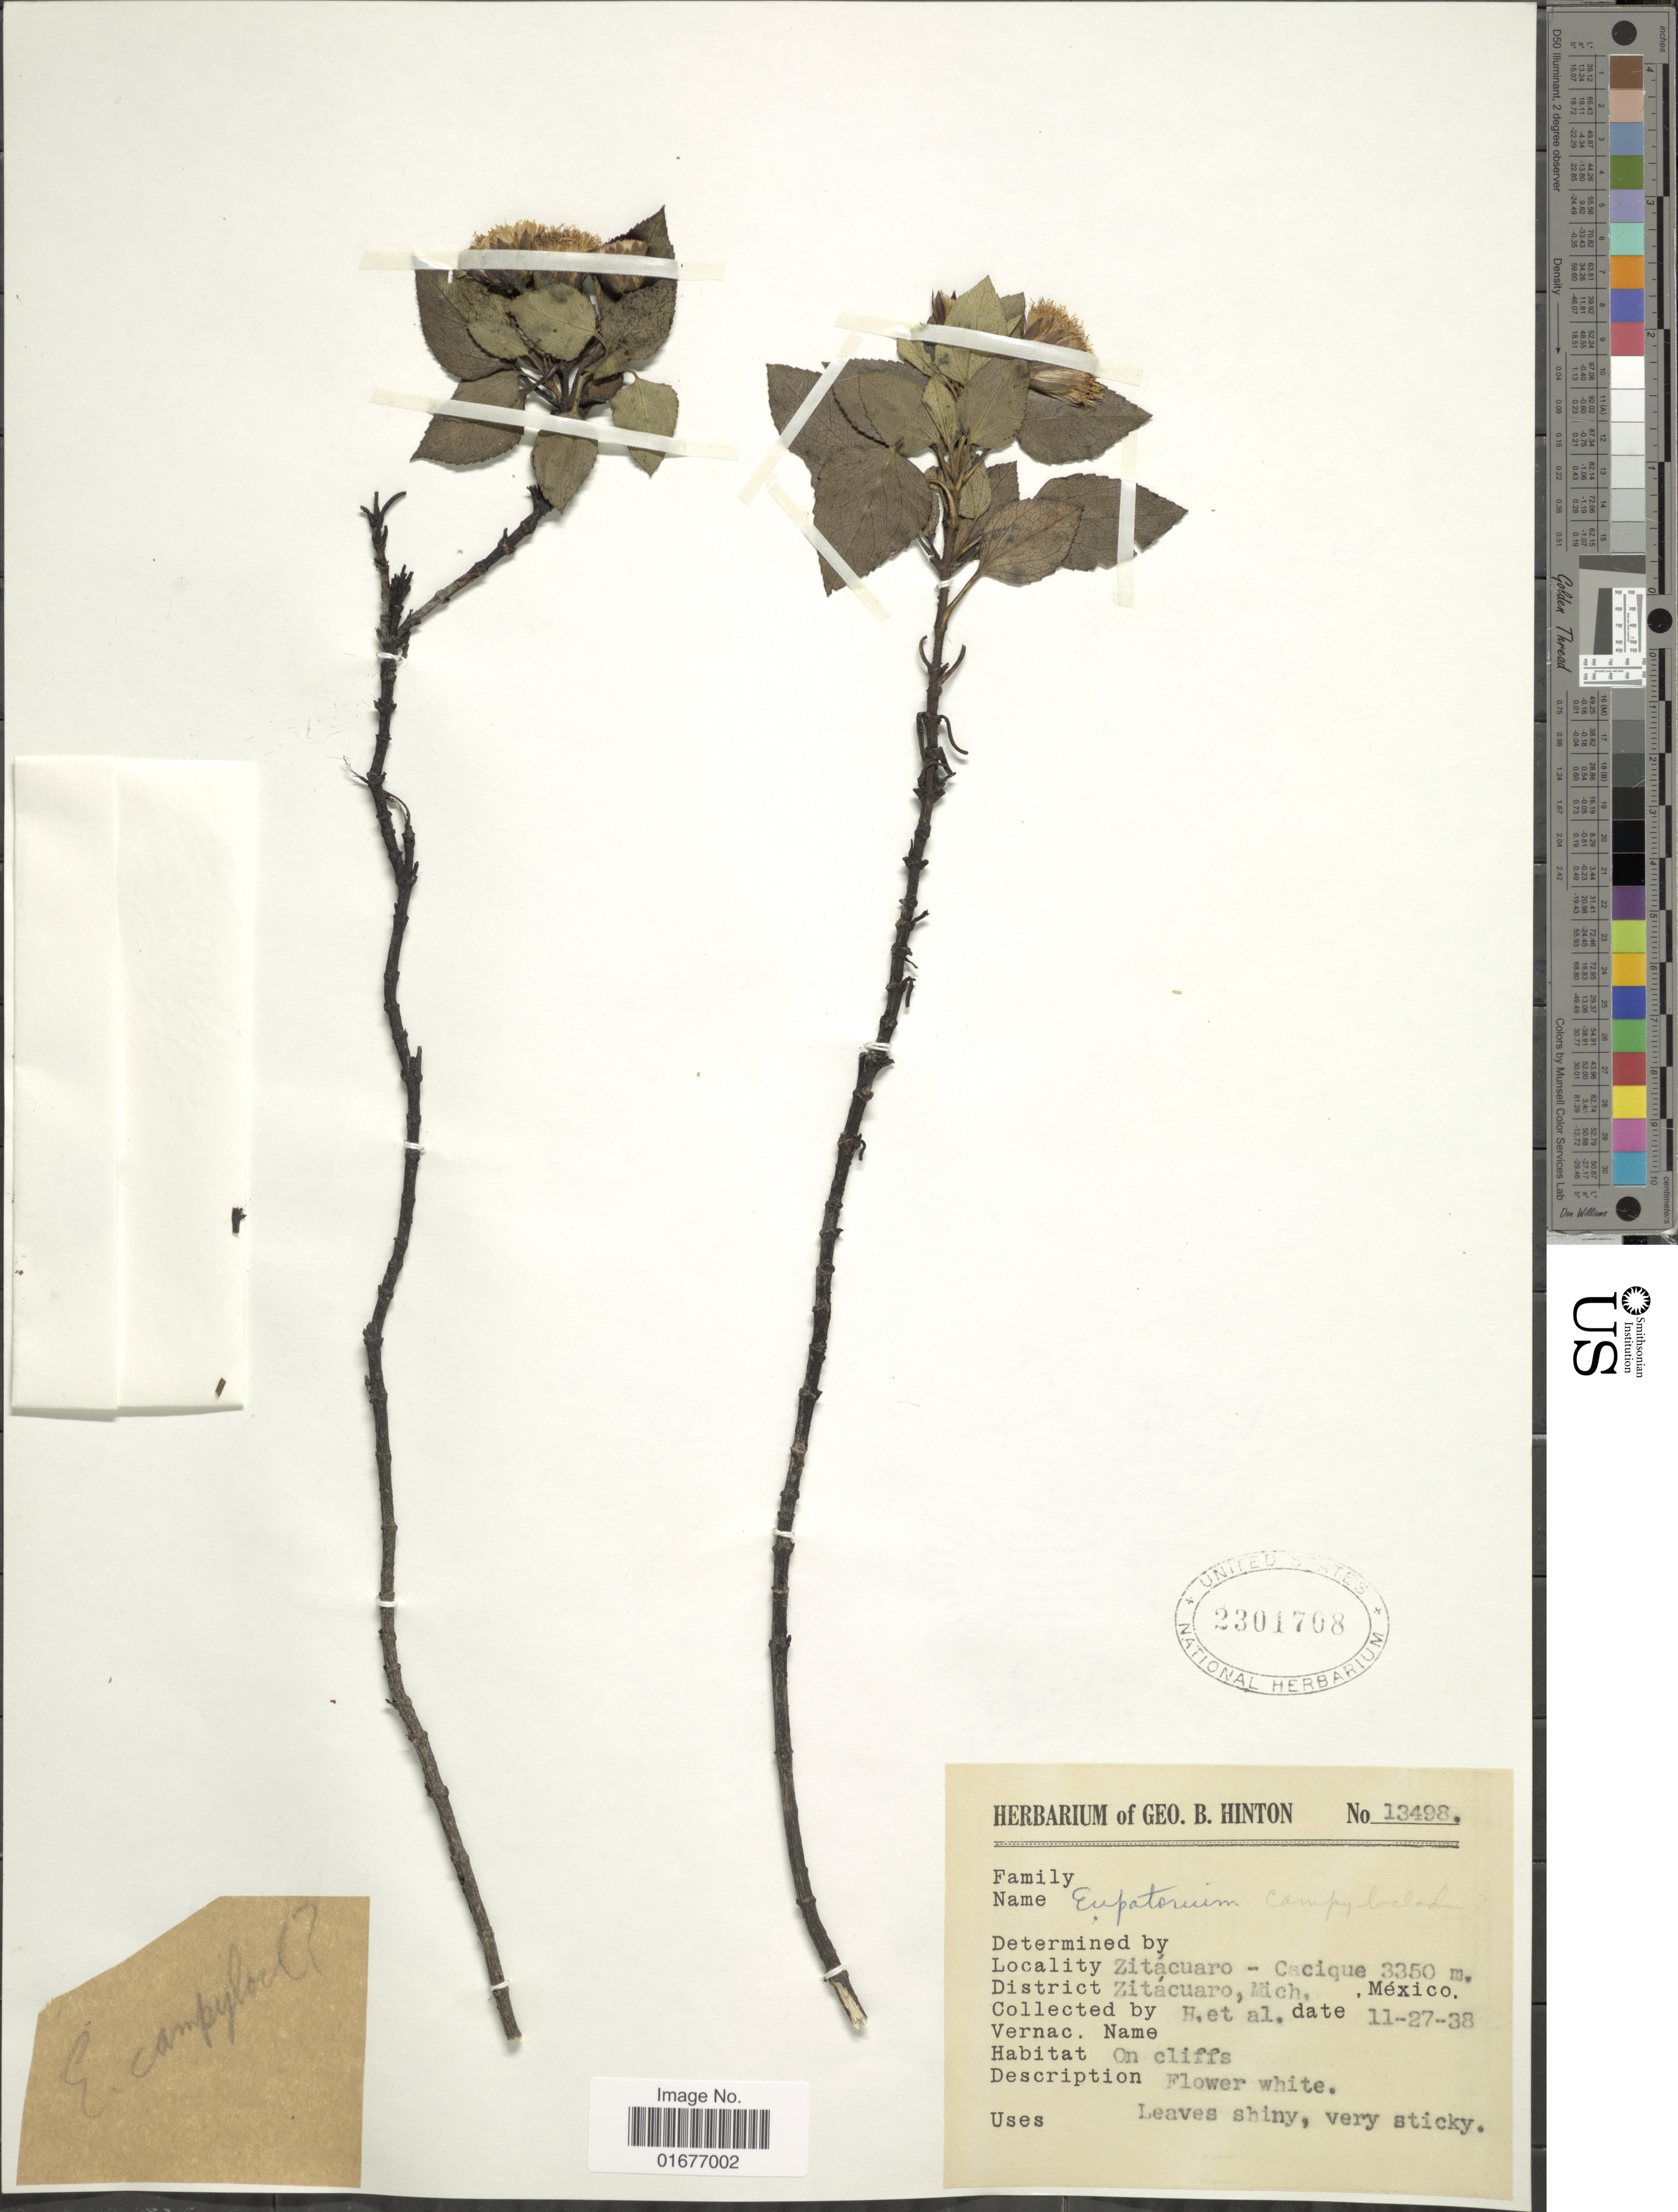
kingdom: Plantae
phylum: Tracheophyta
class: Magnoliopsida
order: Asterales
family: Asteraceae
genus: Ageratina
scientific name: Ageratina vernicosa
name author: (Sch. Bip. ex Greenm.) R.M. King & H. Rob.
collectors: G. B. Hinton & et al.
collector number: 13498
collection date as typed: Transcribed d/m/y: 27/11/38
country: Mexico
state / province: Michoacán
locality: Zitacuaro, Cacique, Mich.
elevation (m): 3350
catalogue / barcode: US 2301708